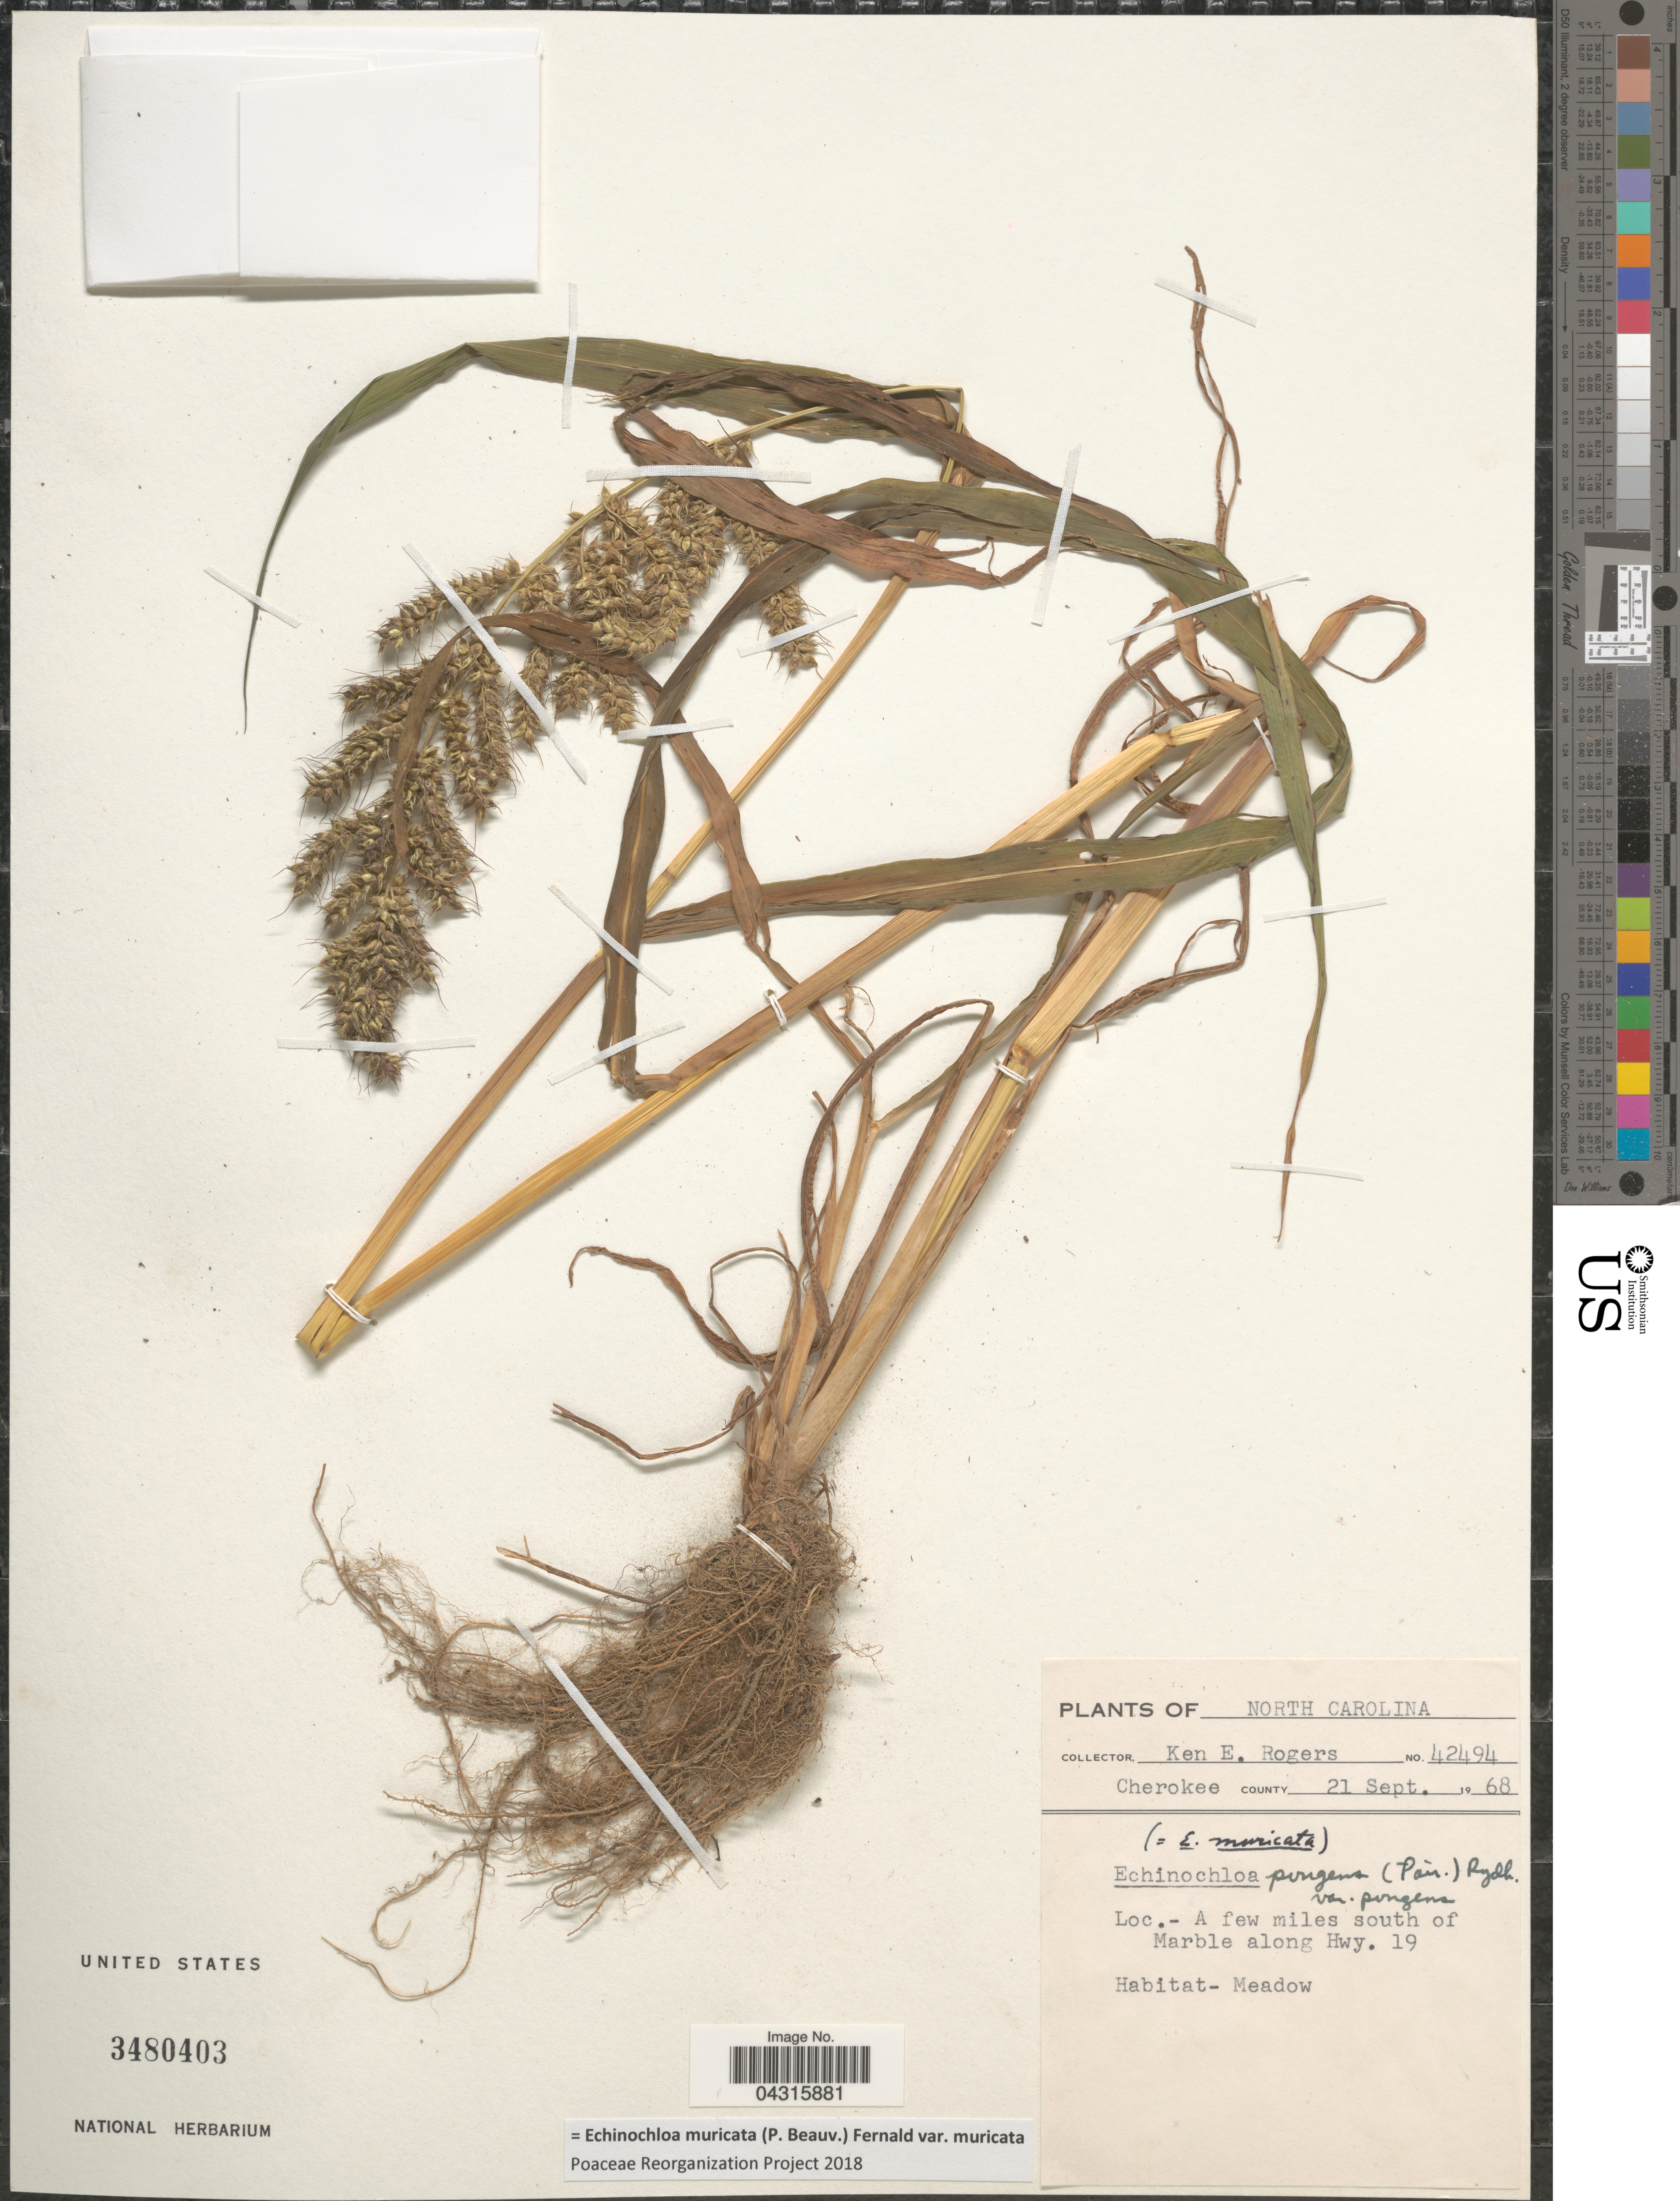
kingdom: Plantae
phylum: Tracheophyta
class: Liliopsida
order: Poales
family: Poaceae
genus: Echinochloa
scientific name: Echinochloa muricata var. muricata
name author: (P. Beauv.) Fernald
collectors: K. Rogers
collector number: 42494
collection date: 1968-09-21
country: United States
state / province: North Carolina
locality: Cherokee County. A few miles south of Marble along Hwy. 19. Meadow.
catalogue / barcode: US 3480403